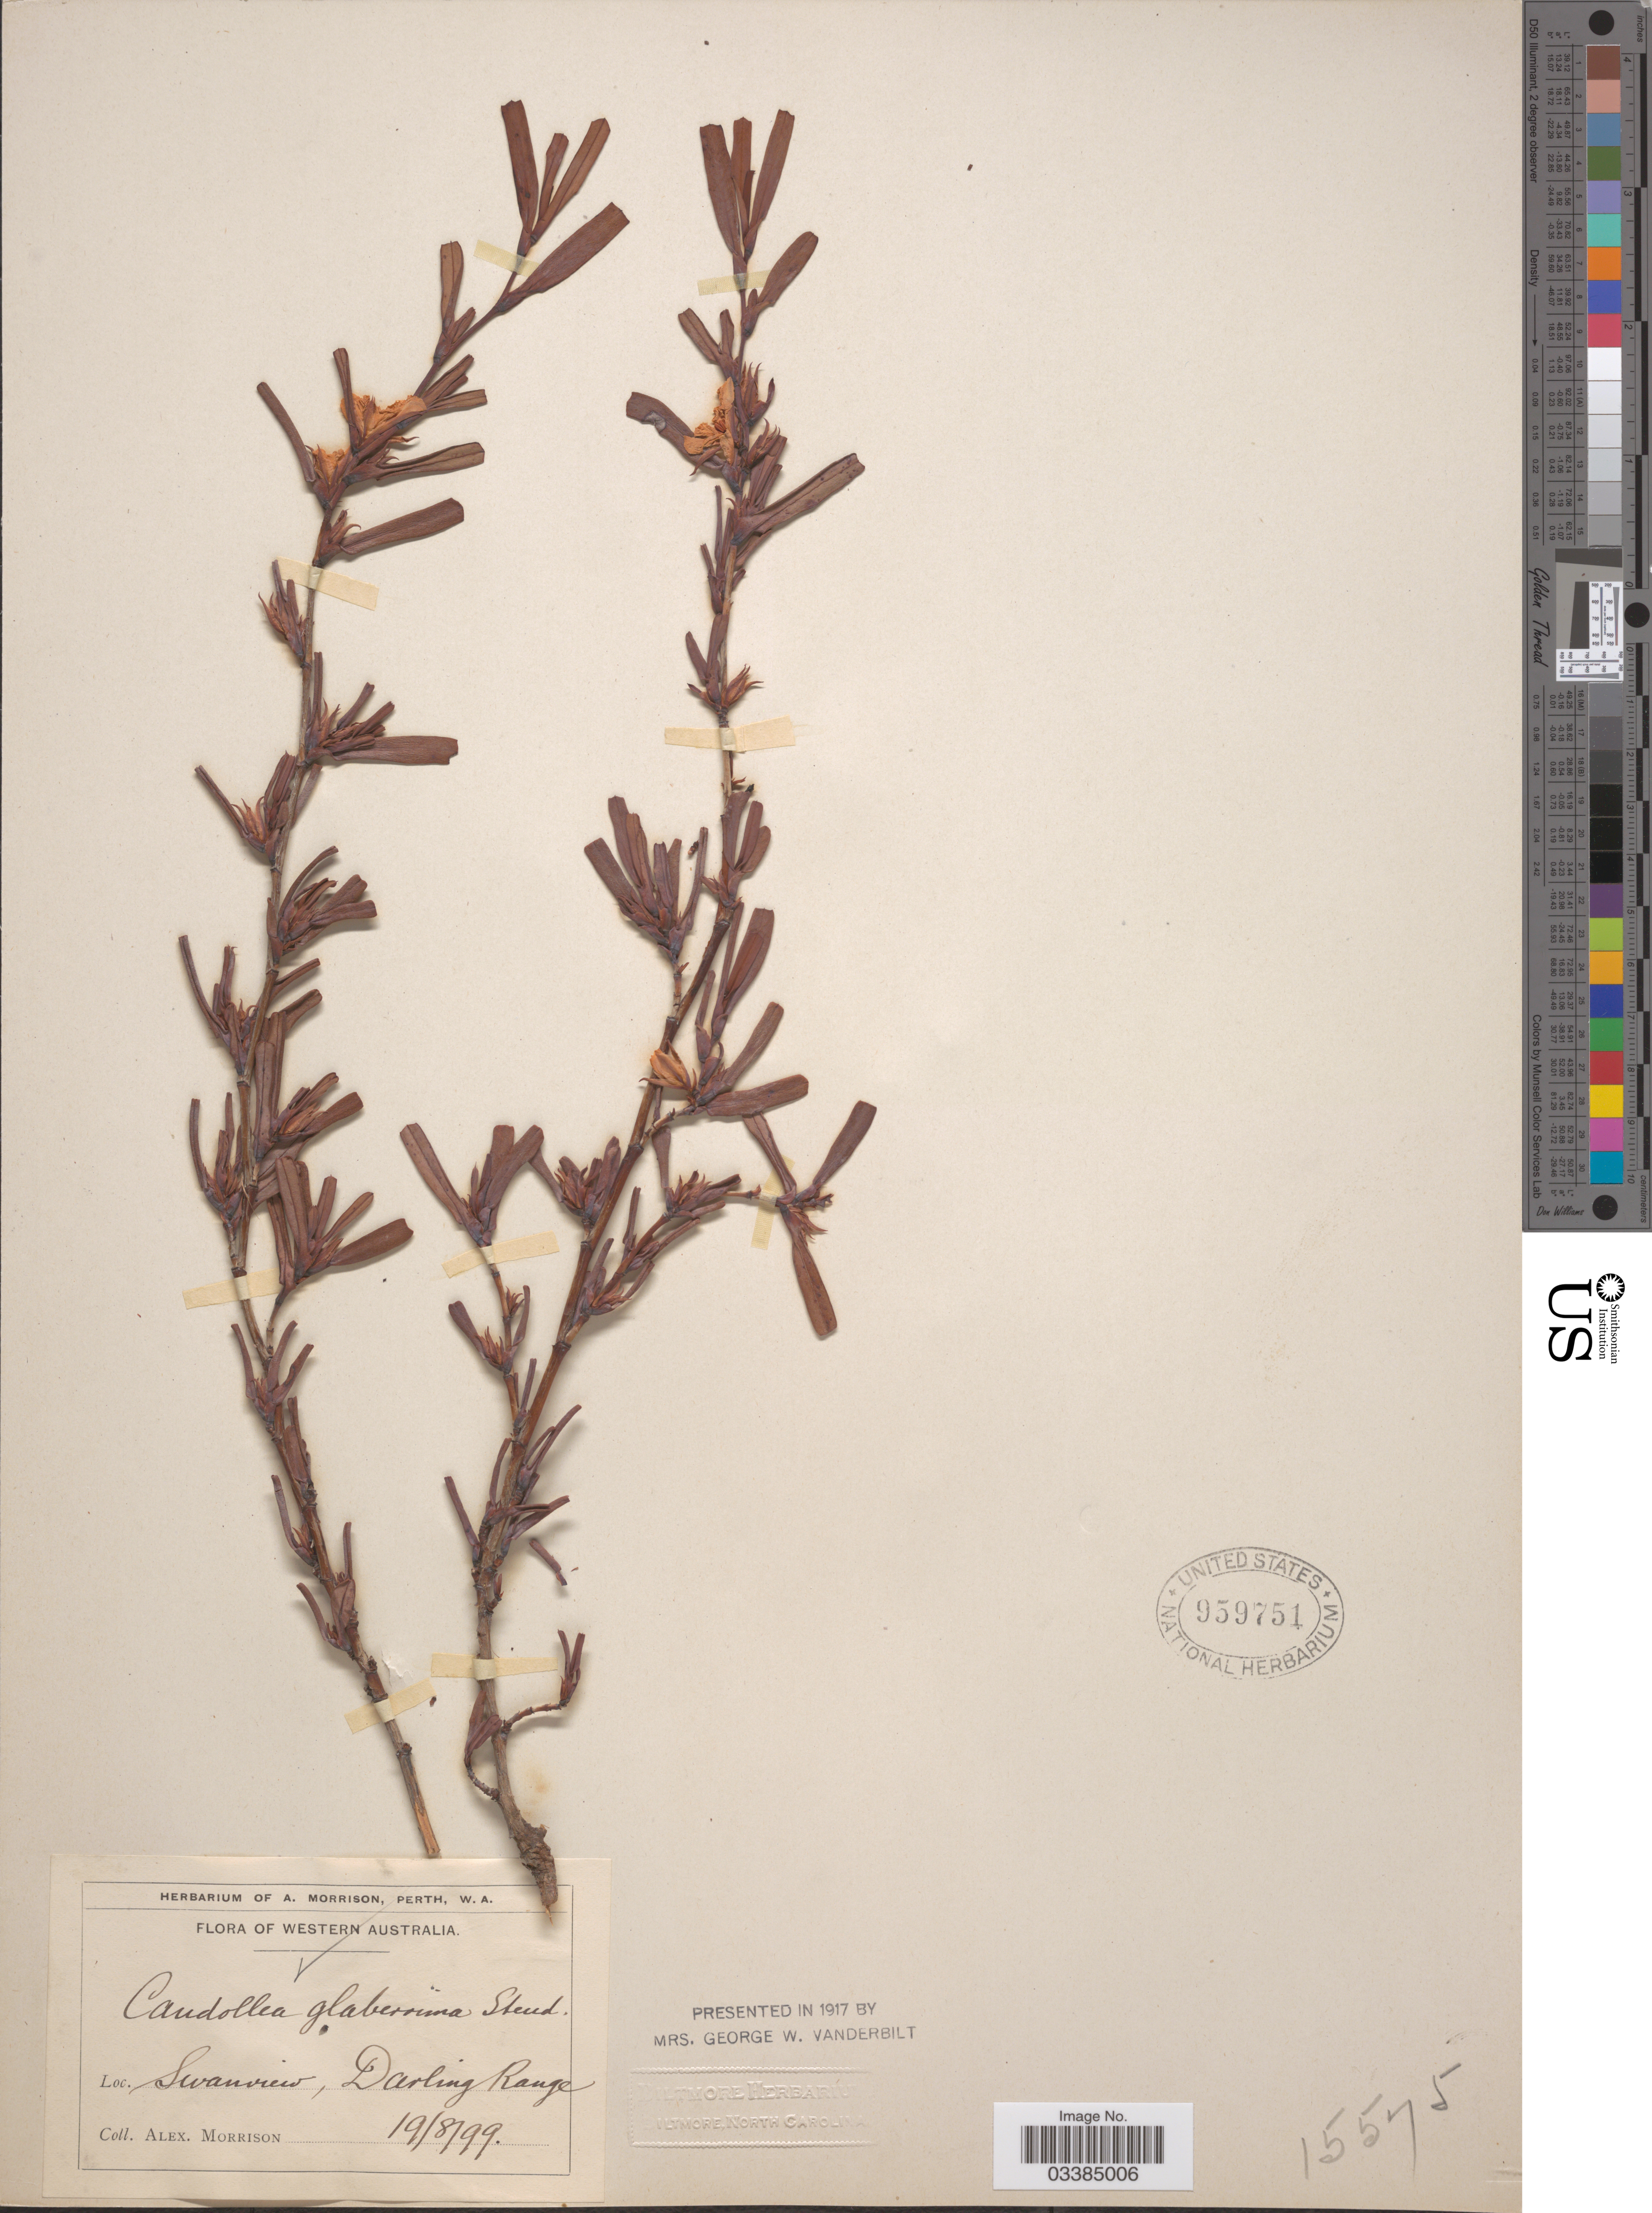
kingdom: Plantae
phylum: Tracheophyta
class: Magnoliopsida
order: Dilleniales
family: Dilleniaceae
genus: Hibbertia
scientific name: Hibbertia glaberrima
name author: Gilg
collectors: A. Morrison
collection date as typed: Transcribed d/m/y: 19/8/99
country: Australia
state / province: Western Australia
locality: Swanview, Darling Range.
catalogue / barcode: US 959751